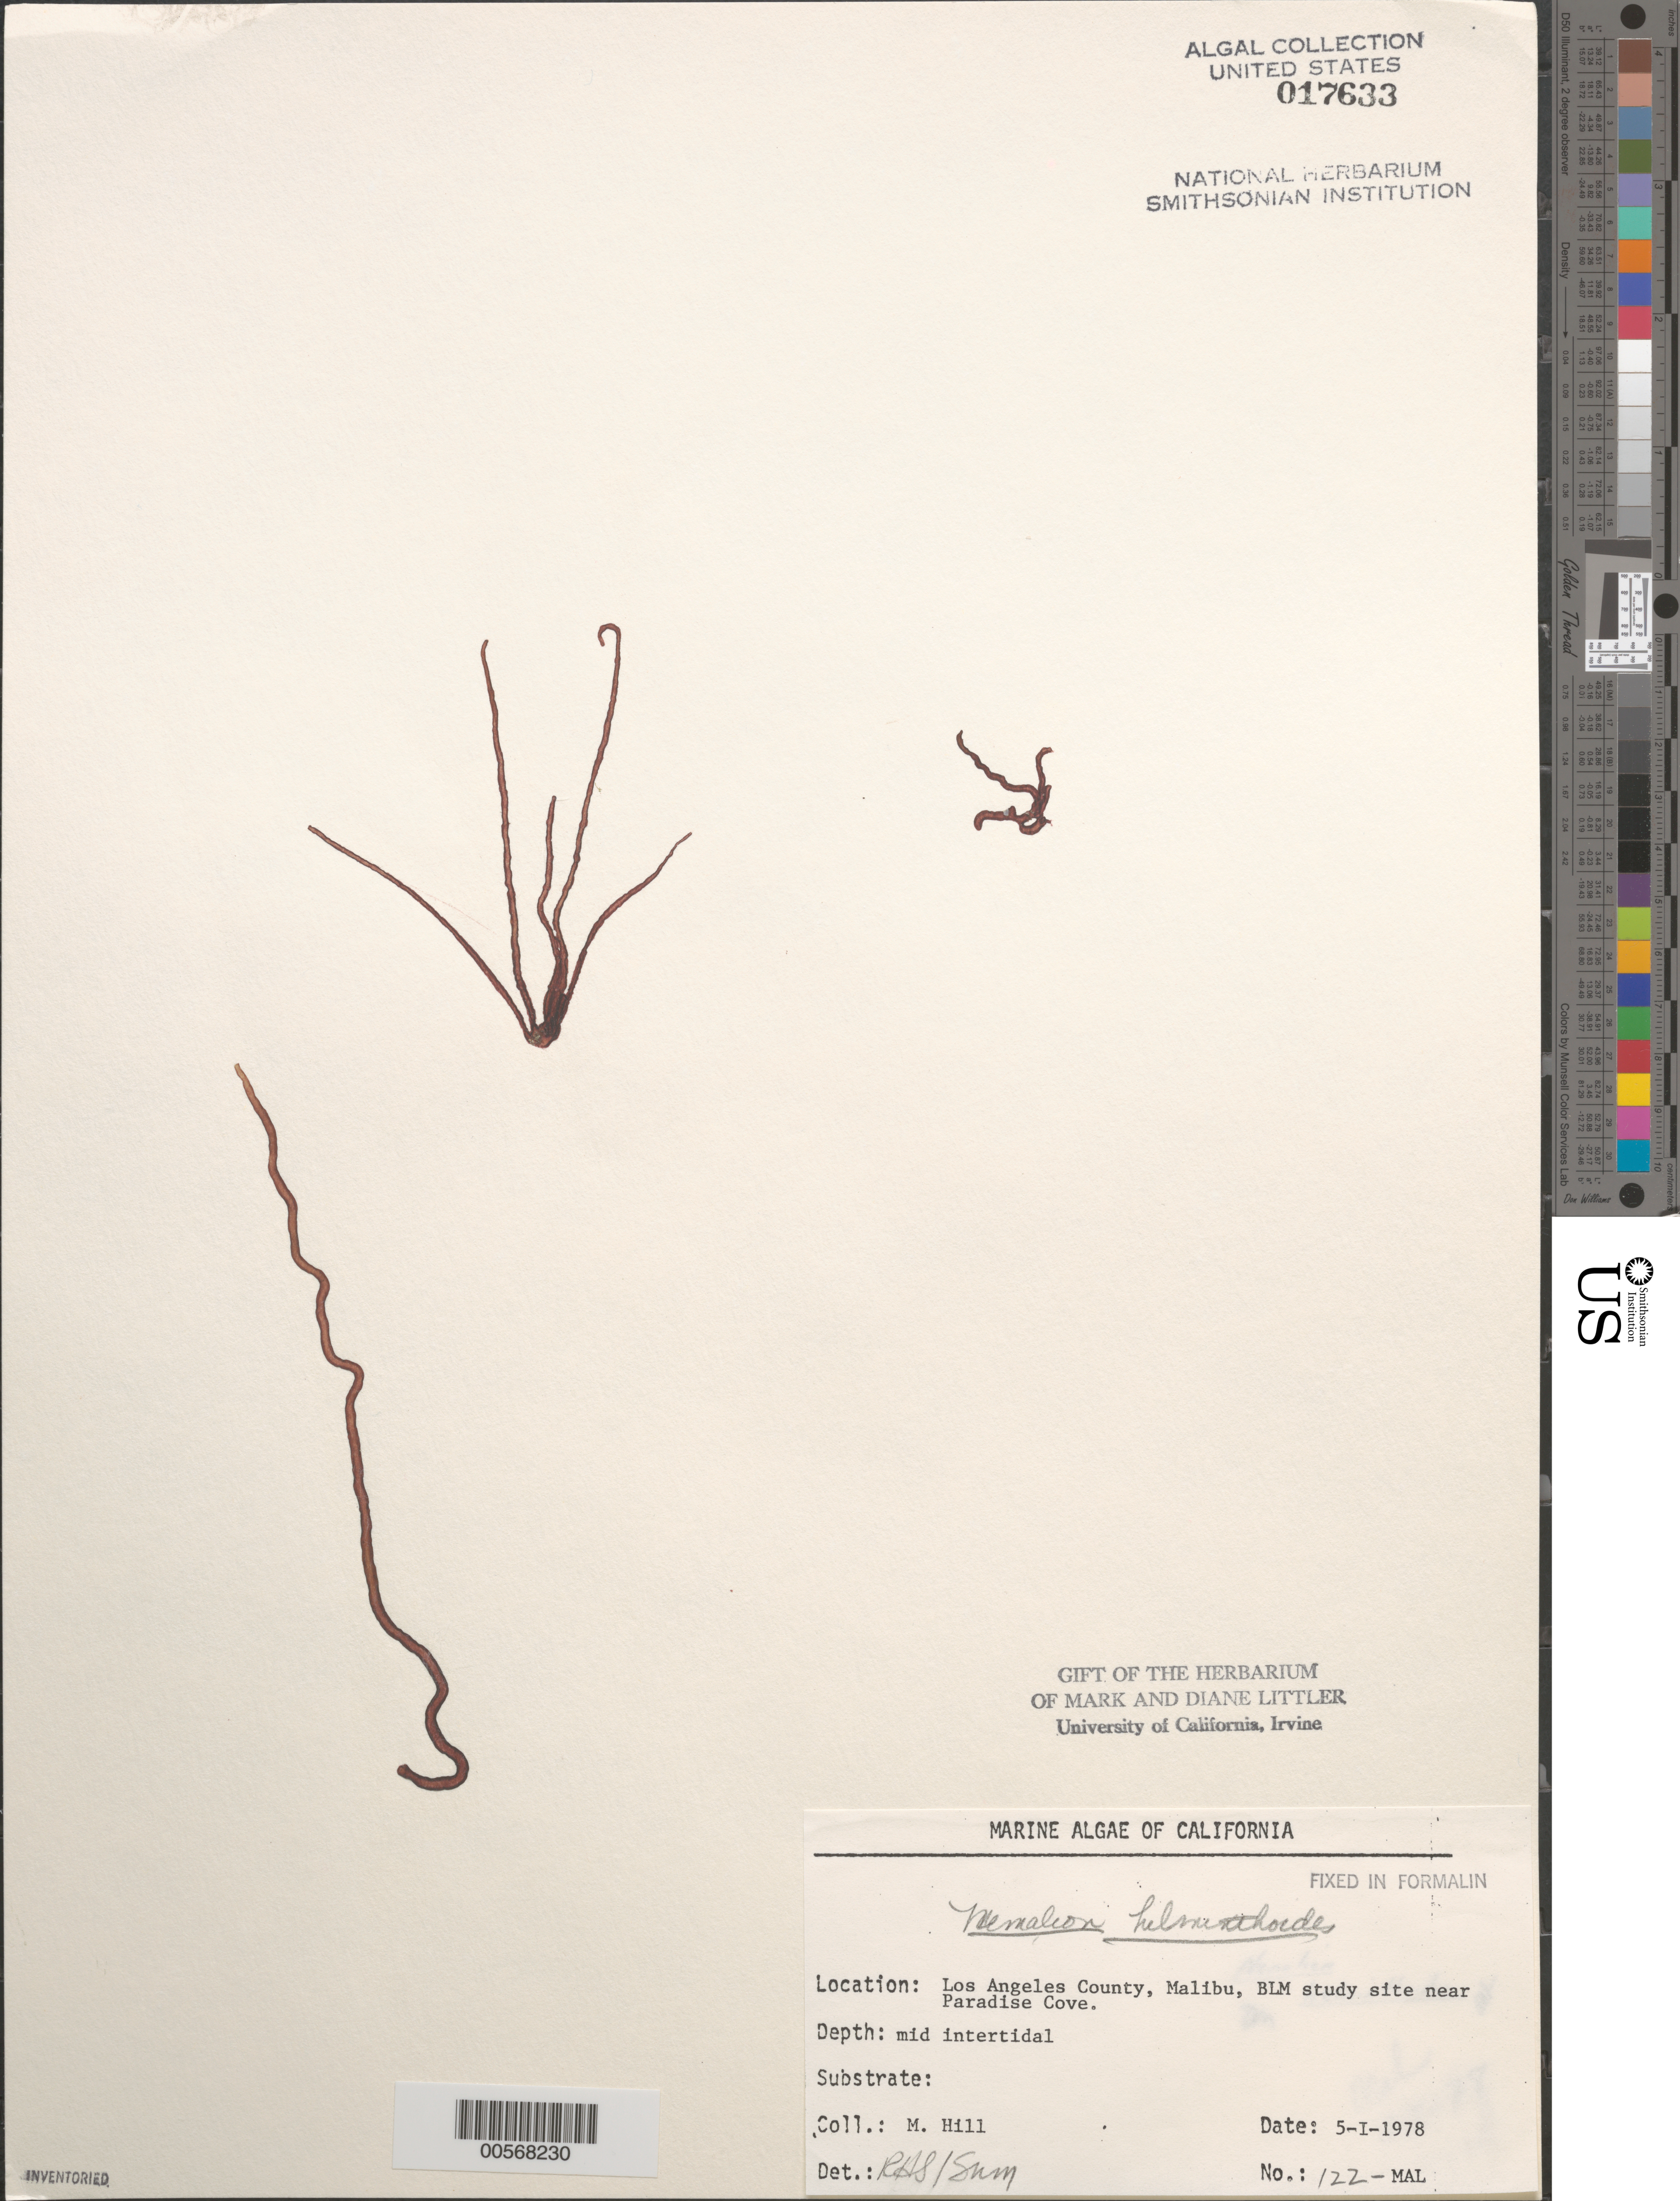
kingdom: Plantae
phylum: Rhodophyta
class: Florideophyceae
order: Nemaliales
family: Nemaliaceae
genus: Nemalion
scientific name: Nemalion multifidum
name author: (Lyngb.) Chauvin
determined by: Algae name updating Project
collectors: M. Hill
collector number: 122-mal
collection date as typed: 05 Jan 1978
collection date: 1978-01-05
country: United States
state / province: California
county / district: Los Angeles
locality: Malibu near Paradise Cove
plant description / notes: BLM-SOCALBIGHT Rocky Intertidal Survey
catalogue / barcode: US 17633